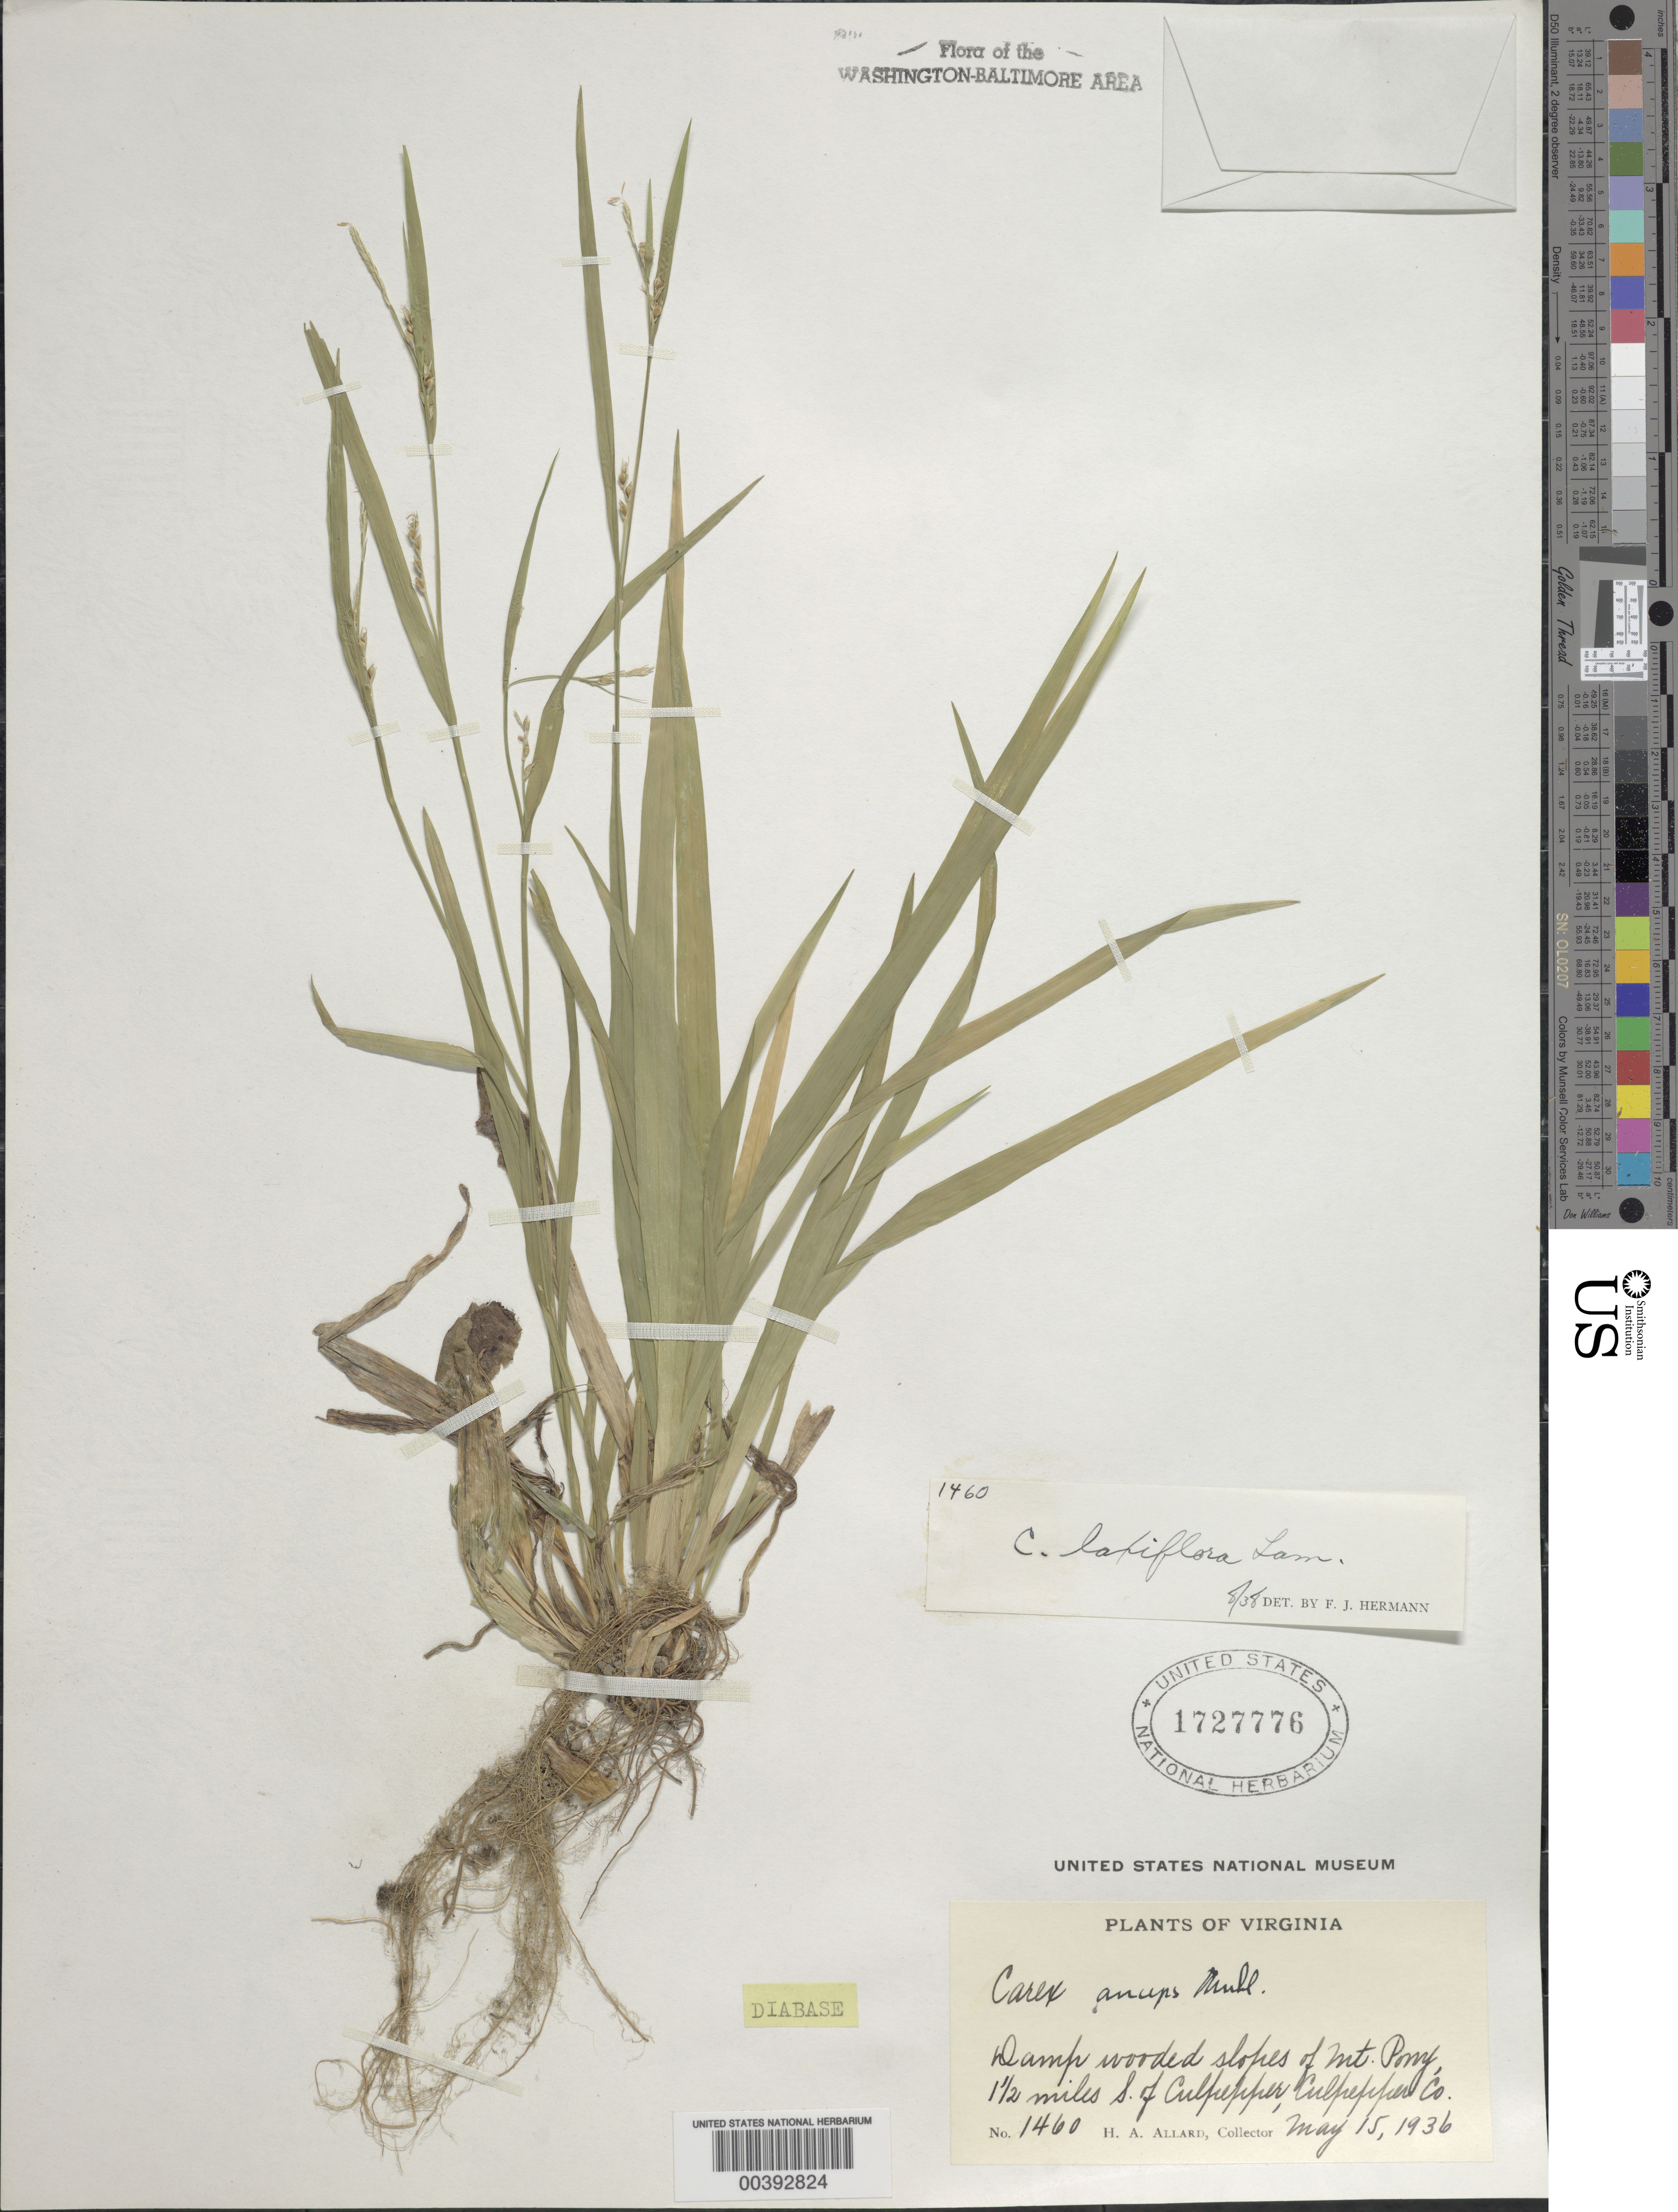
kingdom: Plantae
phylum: Tracheophyta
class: Liliopsida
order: Poales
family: Cyperaceae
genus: Carex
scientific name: Carex laxiflora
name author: Lam.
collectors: H. A. Allard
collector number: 1460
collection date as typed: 15 May 1936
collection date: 1936-05-15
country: United States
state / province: Virginia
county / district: Culpeper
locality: Mount Pony, south of Culpepper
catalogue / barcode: US 1727776